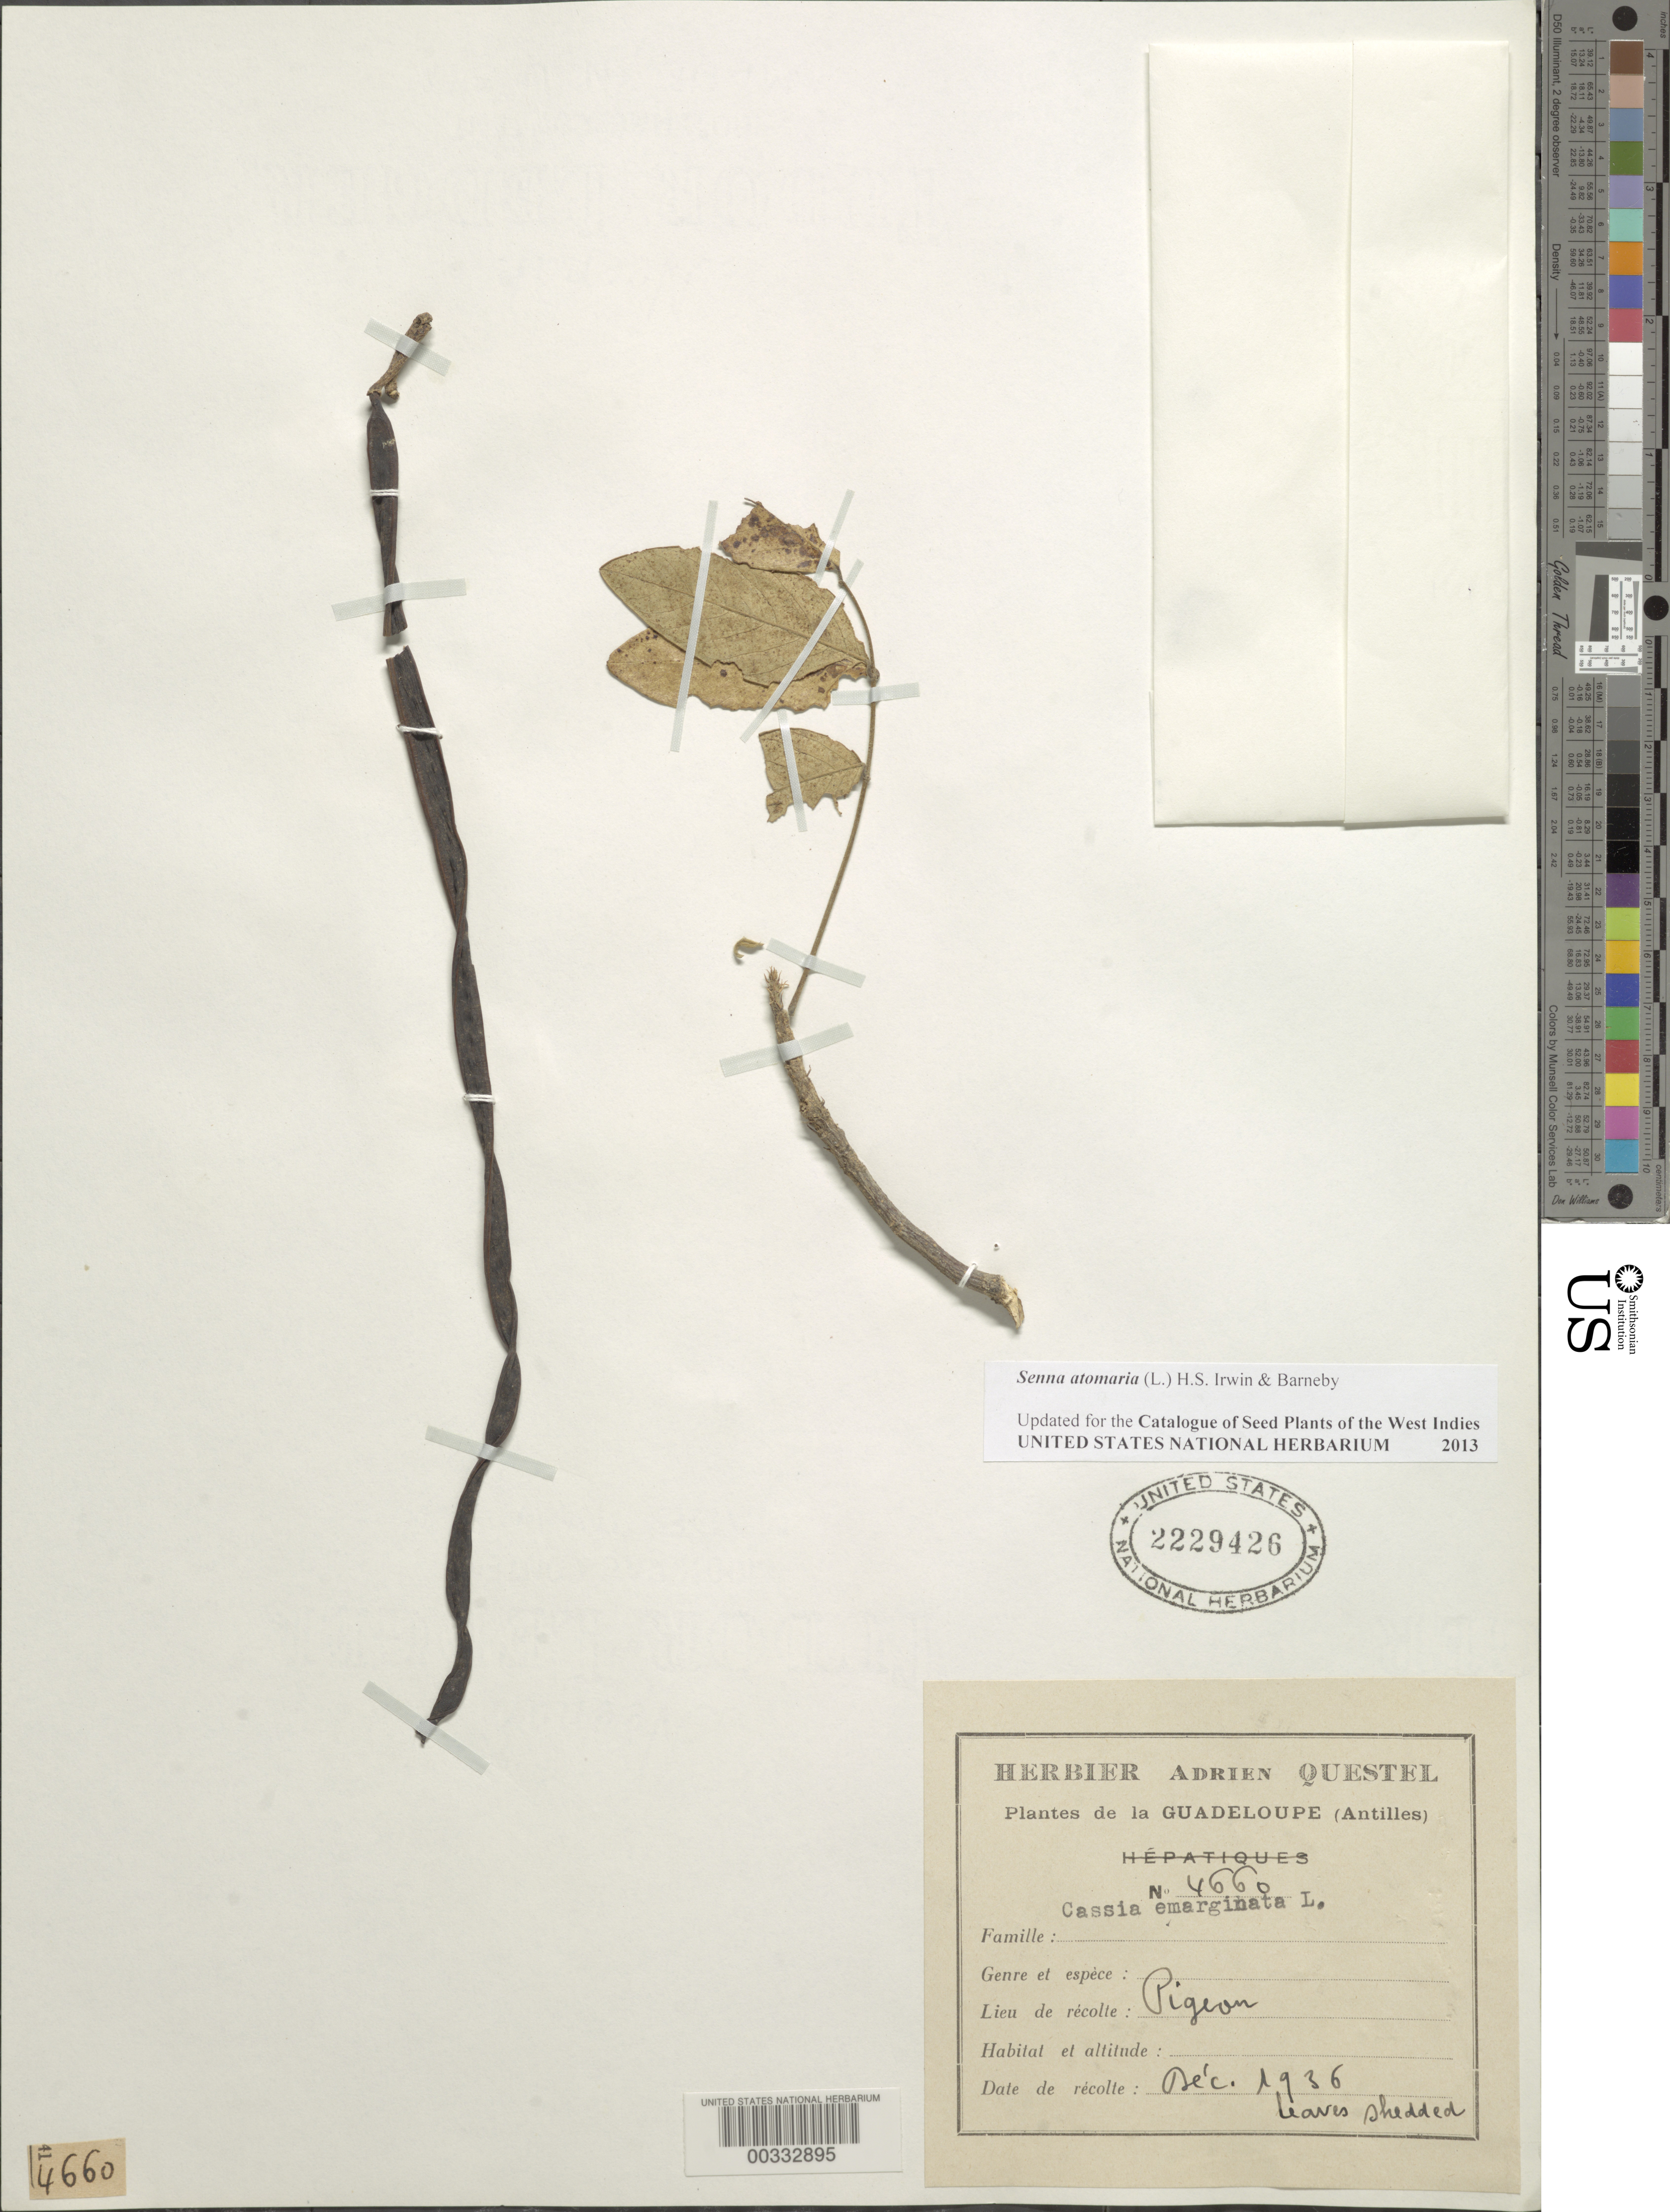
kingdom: Plantae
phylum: Tracheophyta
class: Magnoliopsida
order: Fabales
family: Fabaceae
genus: Senna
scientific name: Senna atomaria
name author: (L.) H.S. Irwin & Barneby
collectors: A. Questel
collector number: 4660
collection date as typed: Dec 1936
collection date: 1936-12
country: Guadeloupe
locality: Pigeon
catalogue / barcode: US 2229426